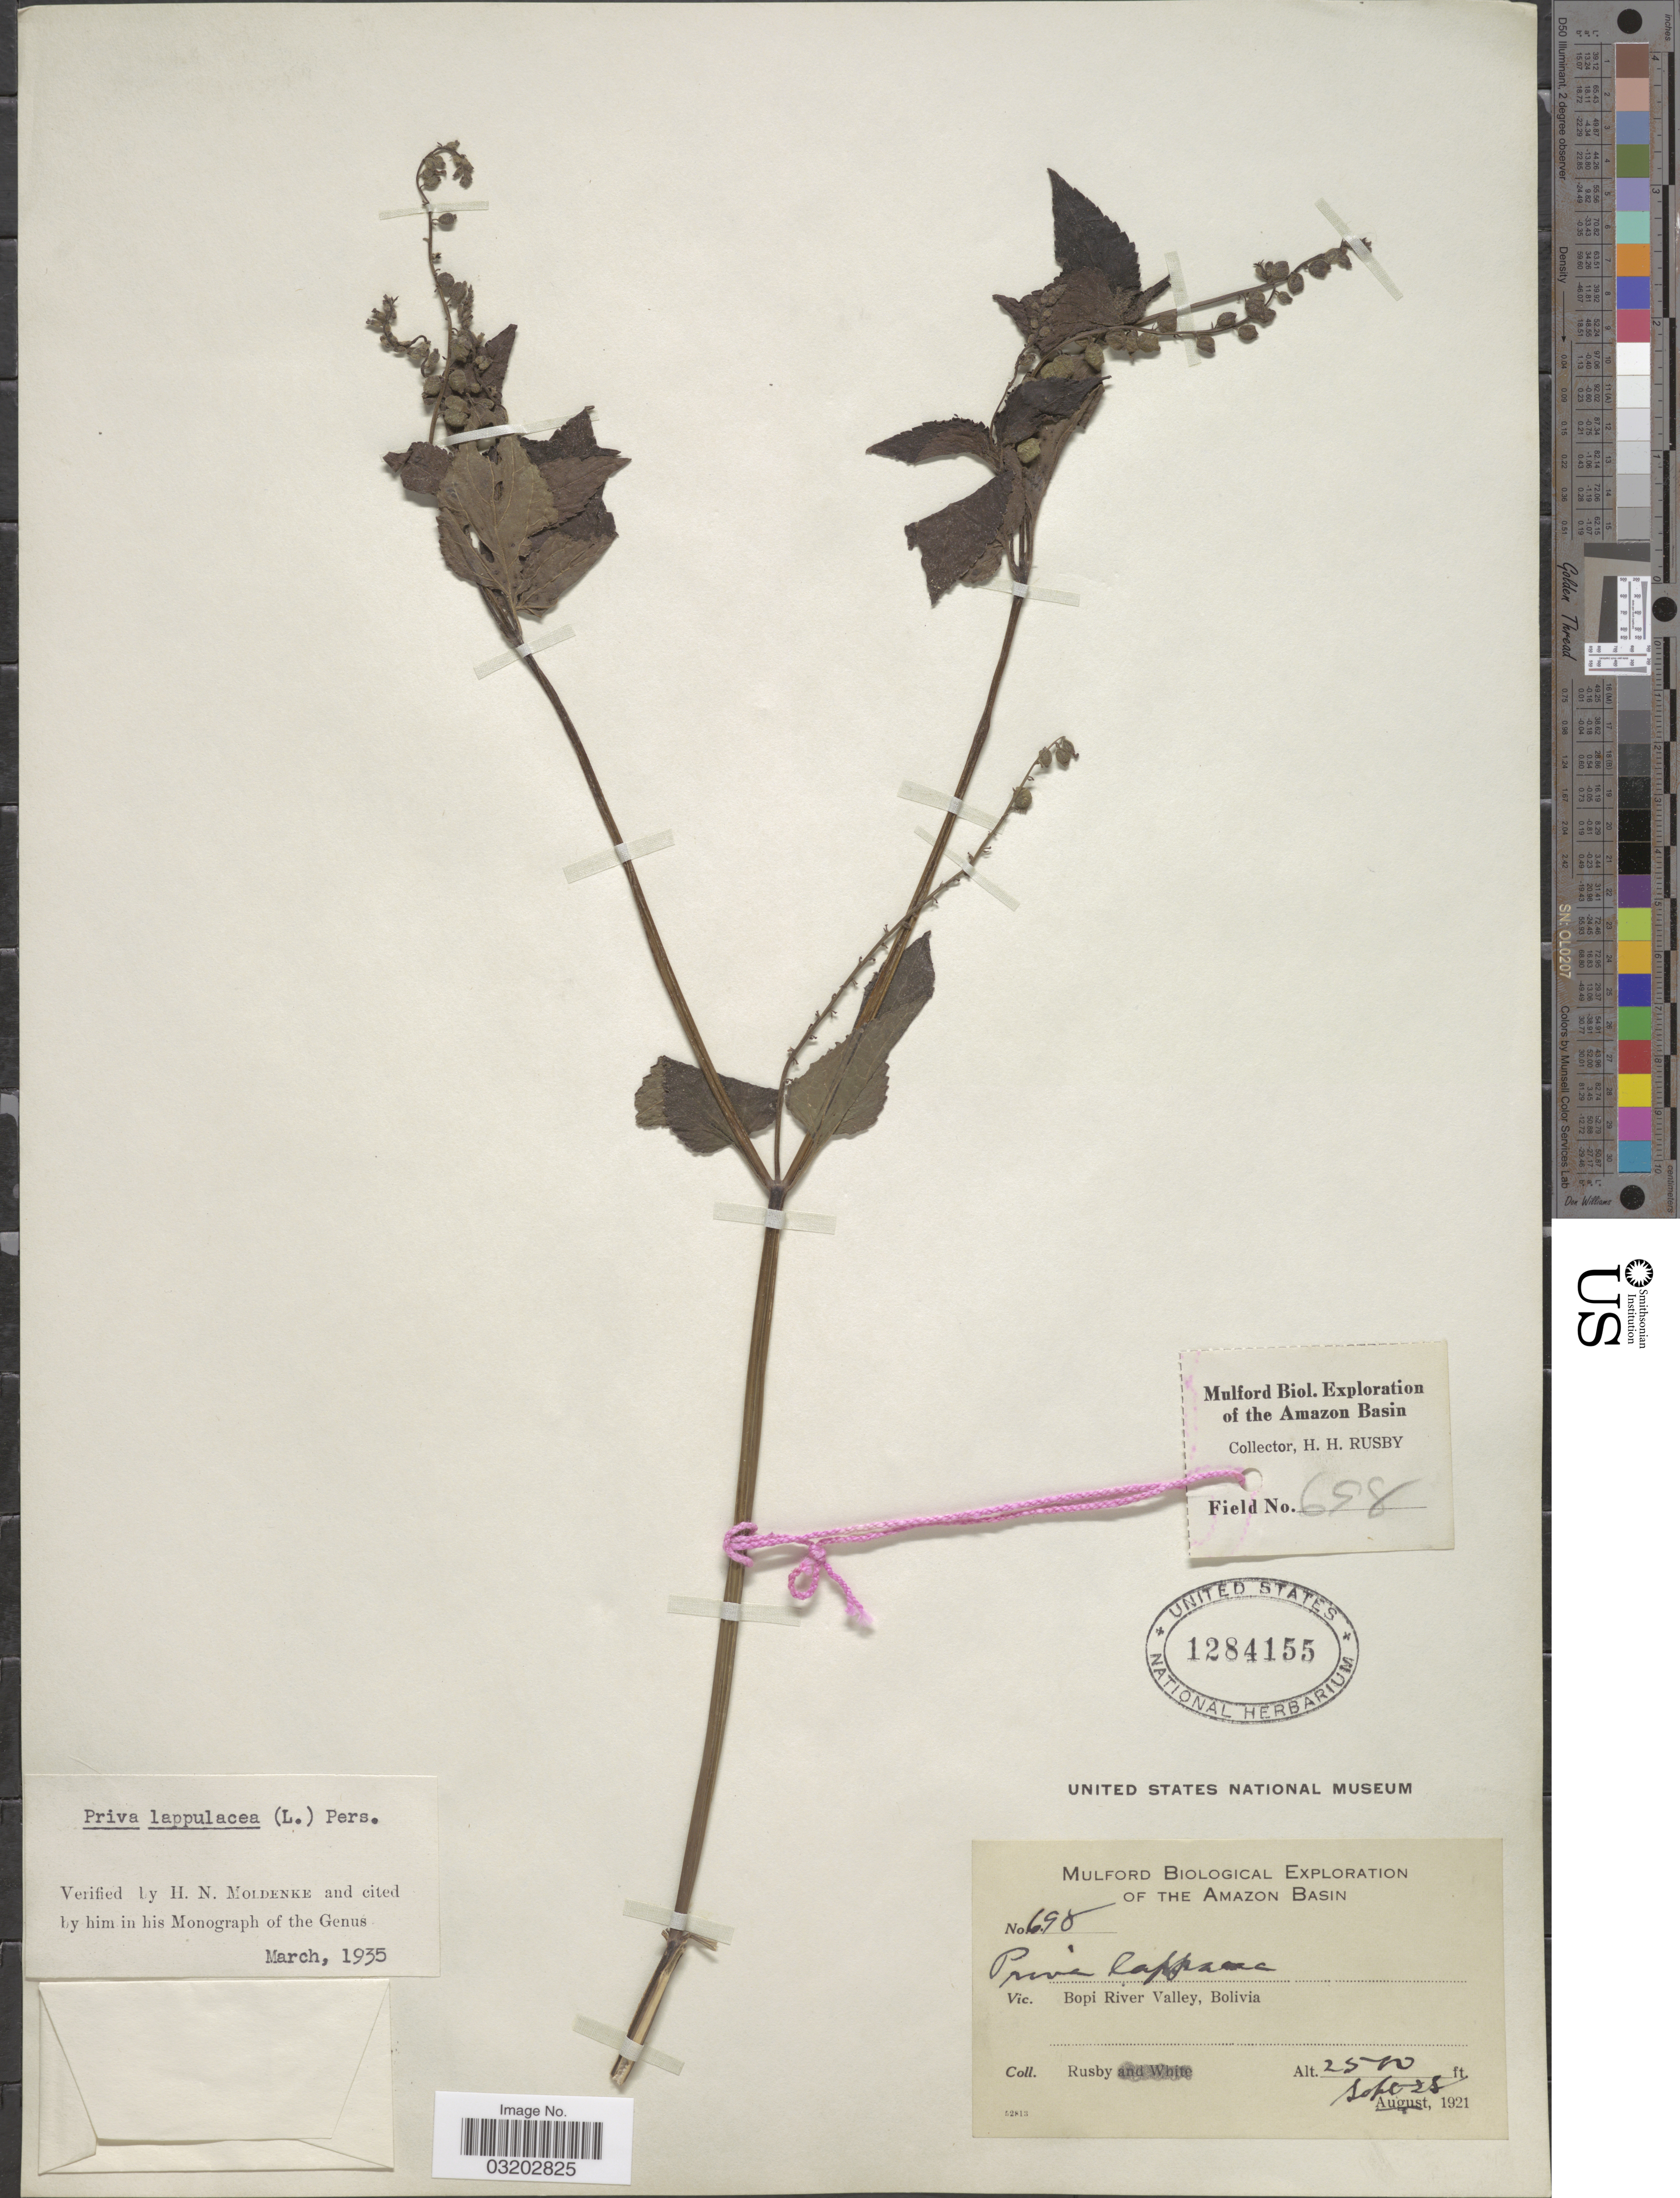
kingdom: Plantae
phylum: Tracheophyta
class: Magnoliopsida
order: Lamiales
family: Verbenaceae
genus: Priva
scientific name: Priva lappulacea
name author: (L.) Pers.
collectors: H. H. Rusby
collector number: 698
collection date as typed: Sept. 28, 1921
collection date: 1921-09-28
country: Bolivia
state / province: La Paz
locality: Bopi River Valley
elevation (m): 762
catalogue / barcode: US 1284155